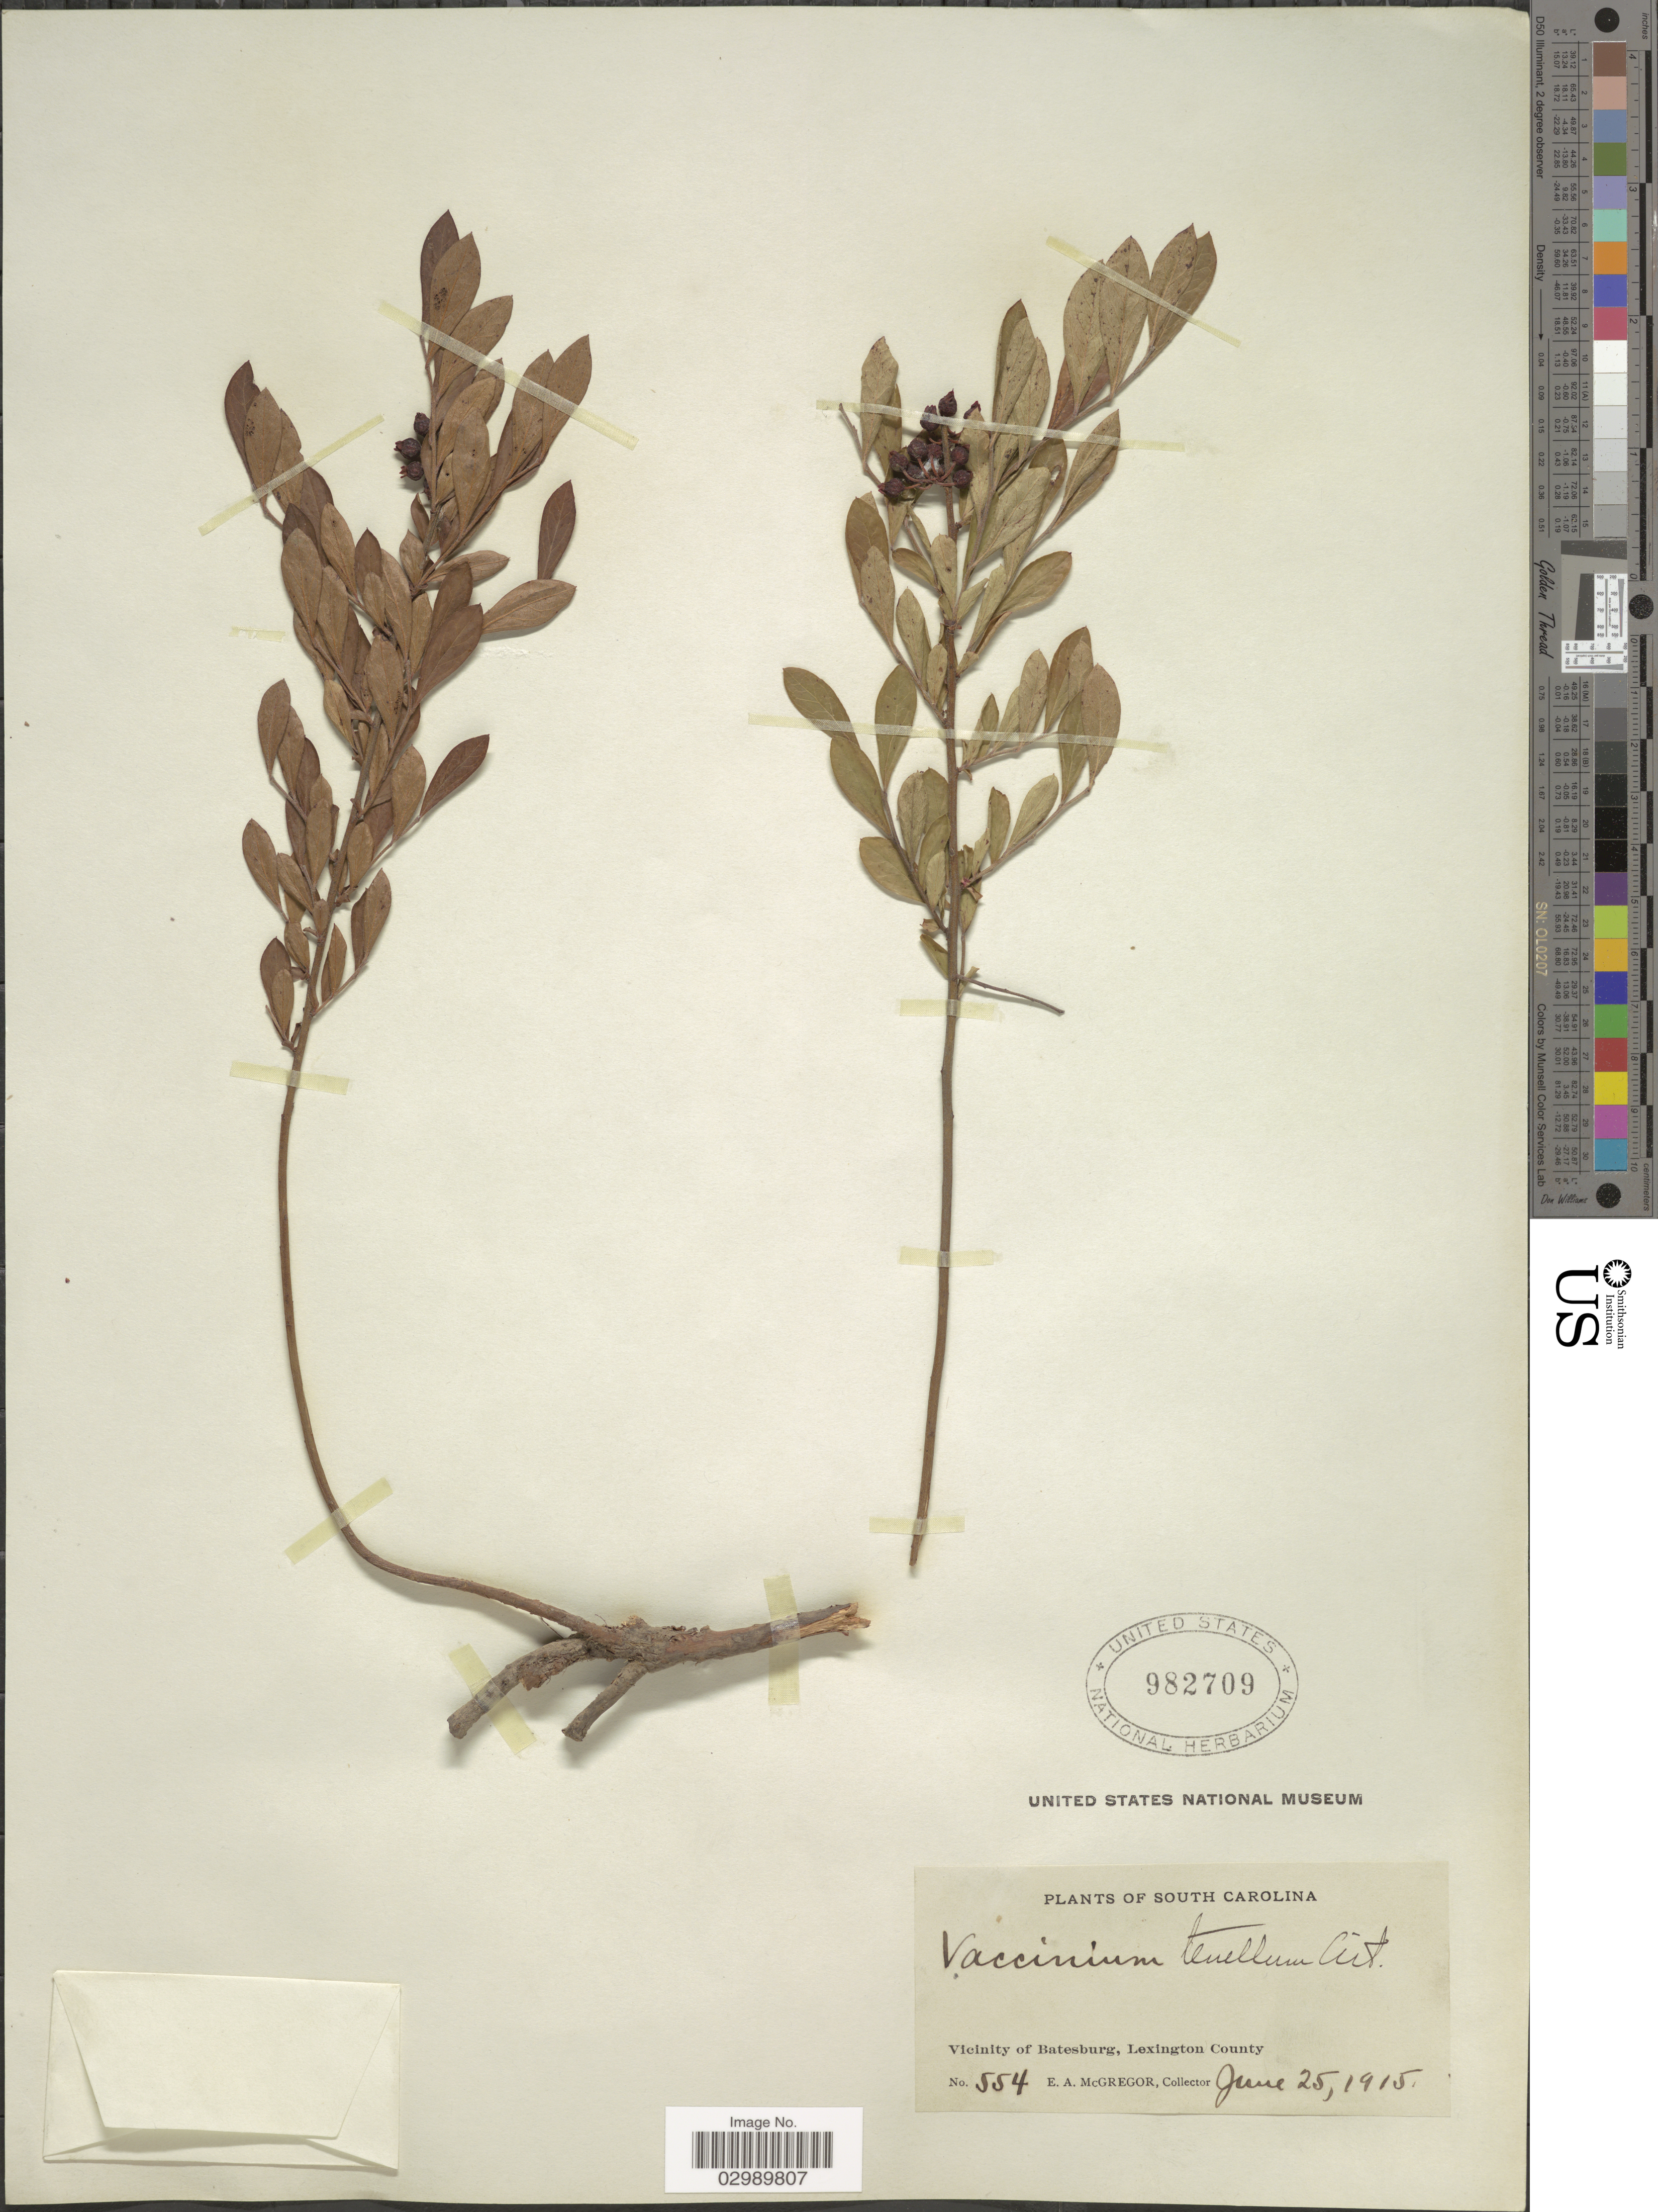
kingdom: Plantae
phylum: Tracheophyta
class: Magnoliopsida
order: Ericales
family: Ericaceae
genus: Vaccinium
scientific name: Vaccinium tenellum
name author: Aiton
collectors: E. A. McGregor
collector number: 554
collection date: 1915-06-25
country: United States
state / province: South Carolina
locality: Vicinity of Batesburg, Lexington County.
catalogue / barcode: US 982709